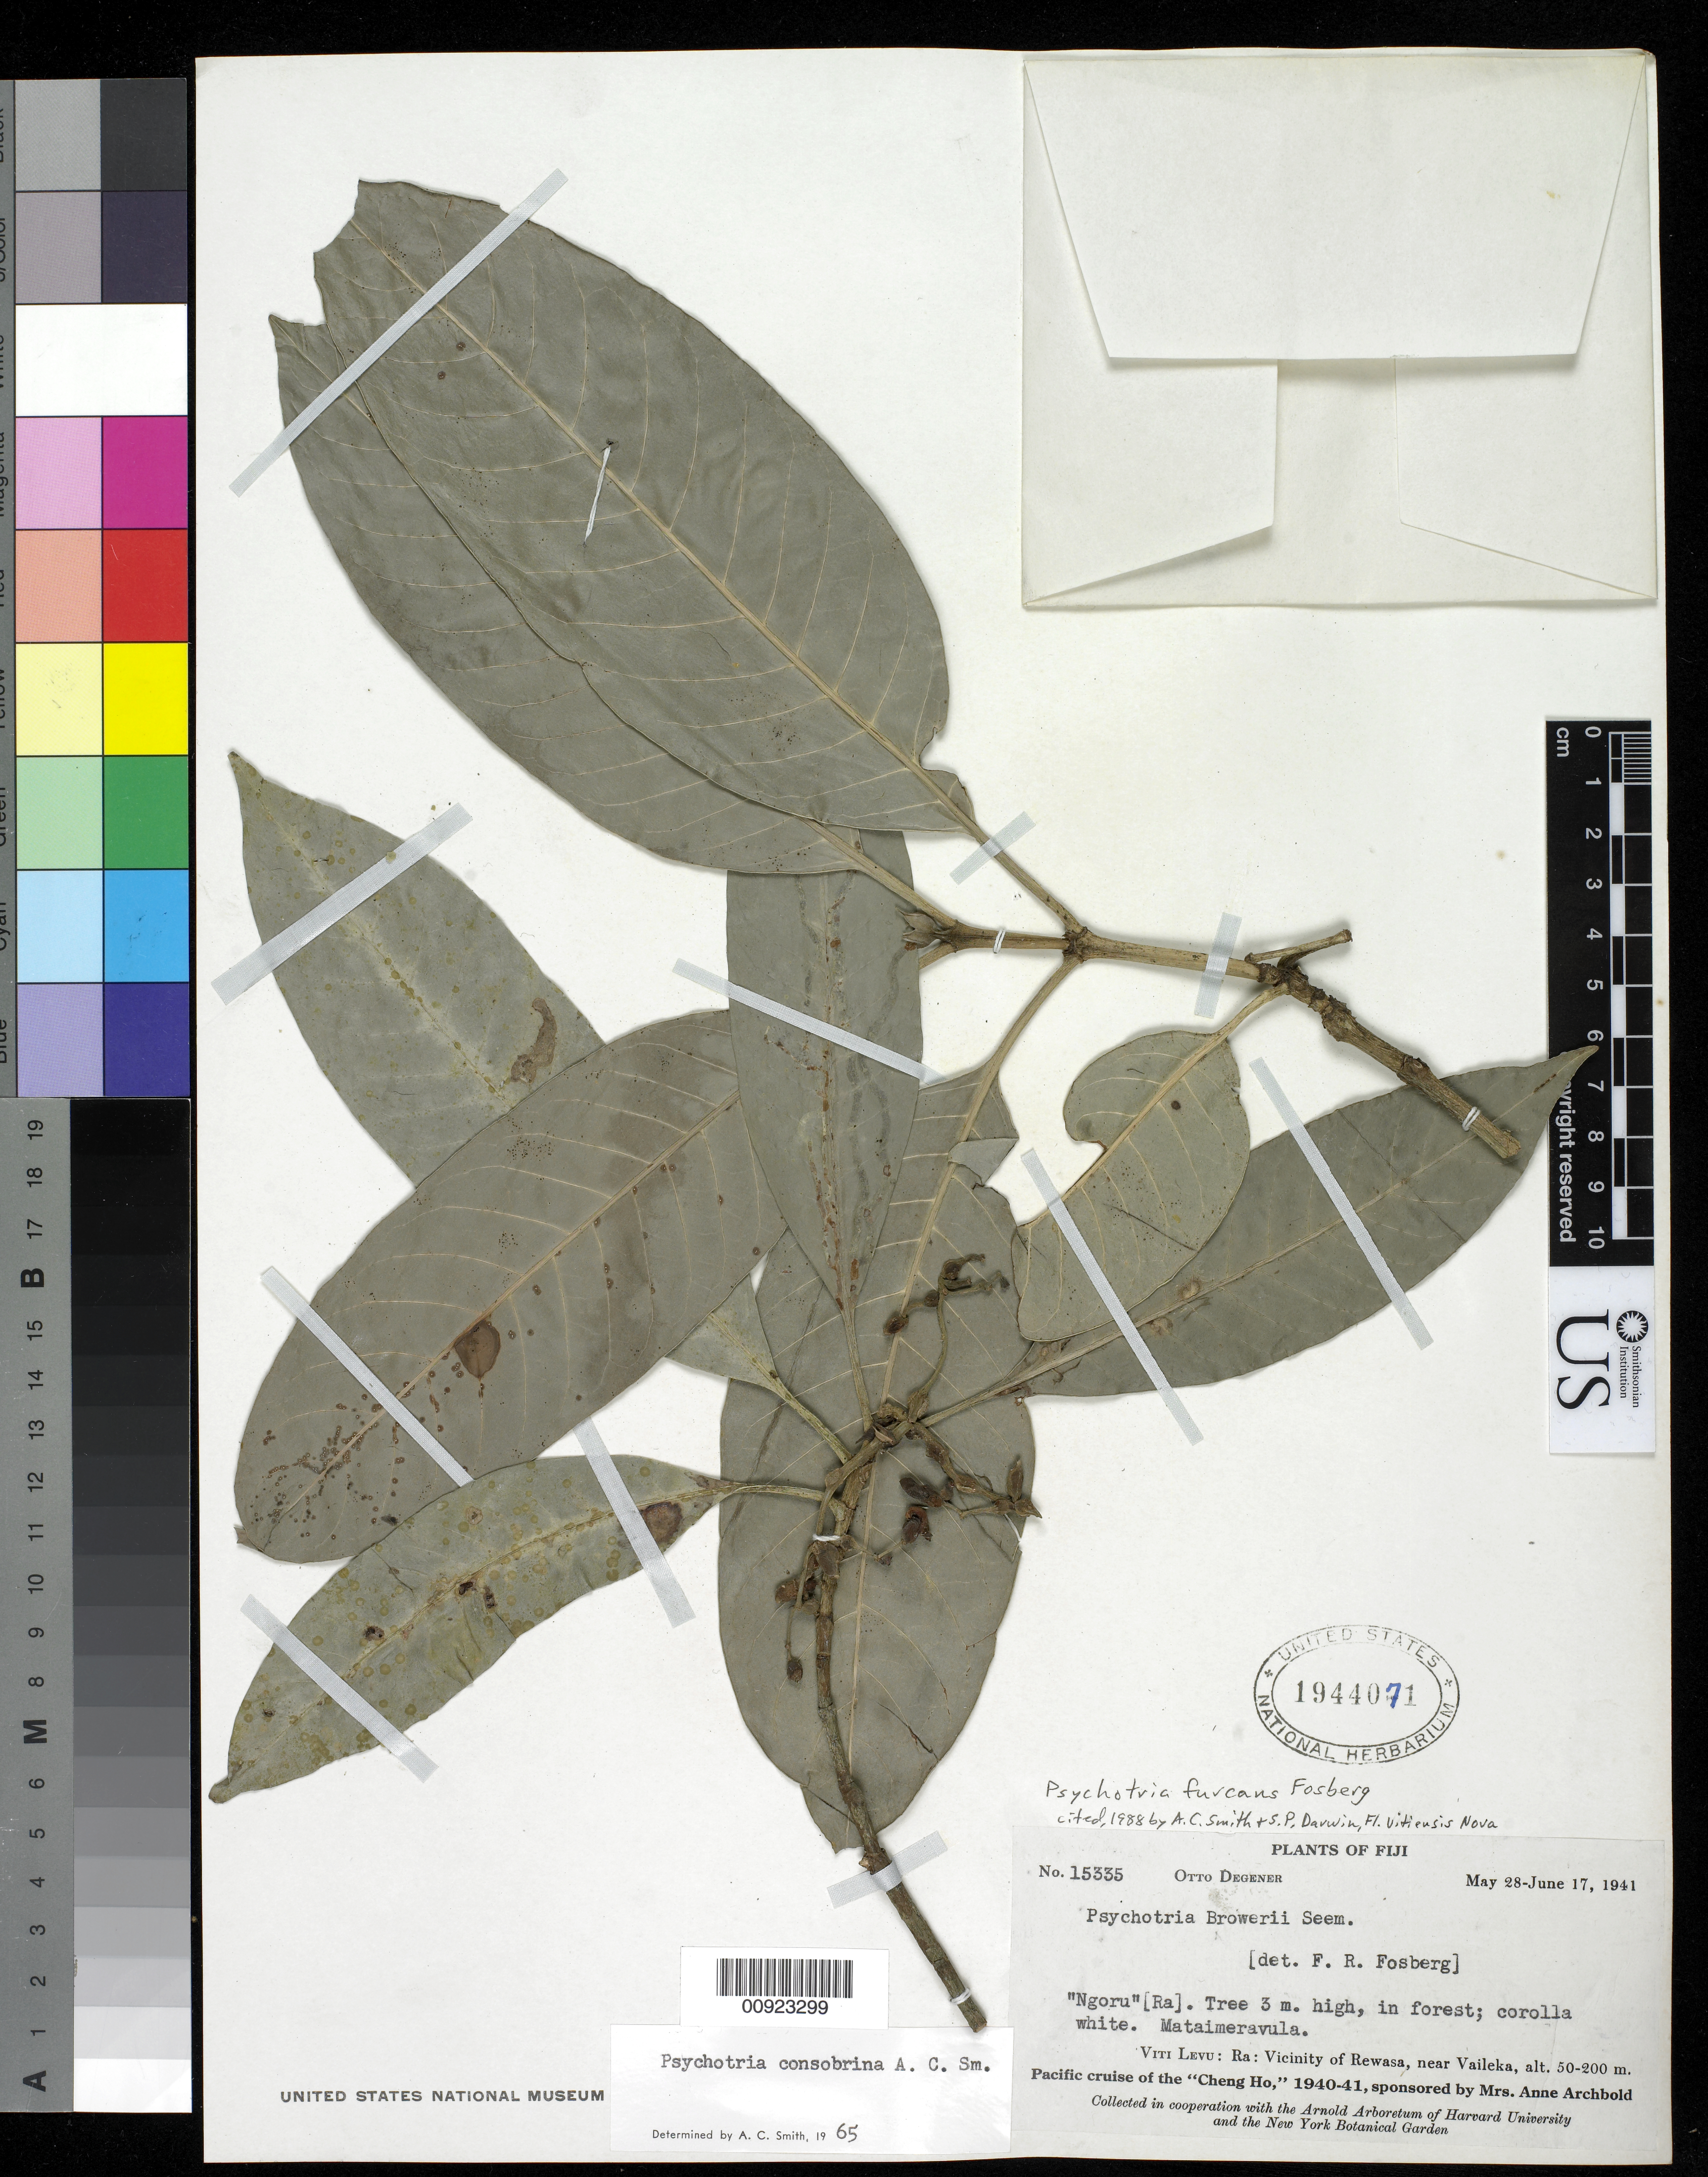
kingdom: Plantae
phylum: Tracheophyta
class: Magnoliopsida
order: Gentianales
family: Rubiaceae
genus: Psychotria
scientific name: Psychotria furcans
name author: Fosberg in A.C. Sm.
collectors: O. Degener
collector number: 15335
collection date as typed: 28 May 1941 to 17 Jun 1941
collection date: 1941-05-28/1941-06-17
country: Fiji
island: Viti Levu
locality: Ra: Vicinity of Rewasa, near Vaileka.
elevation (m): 50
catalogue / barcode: US 1944071